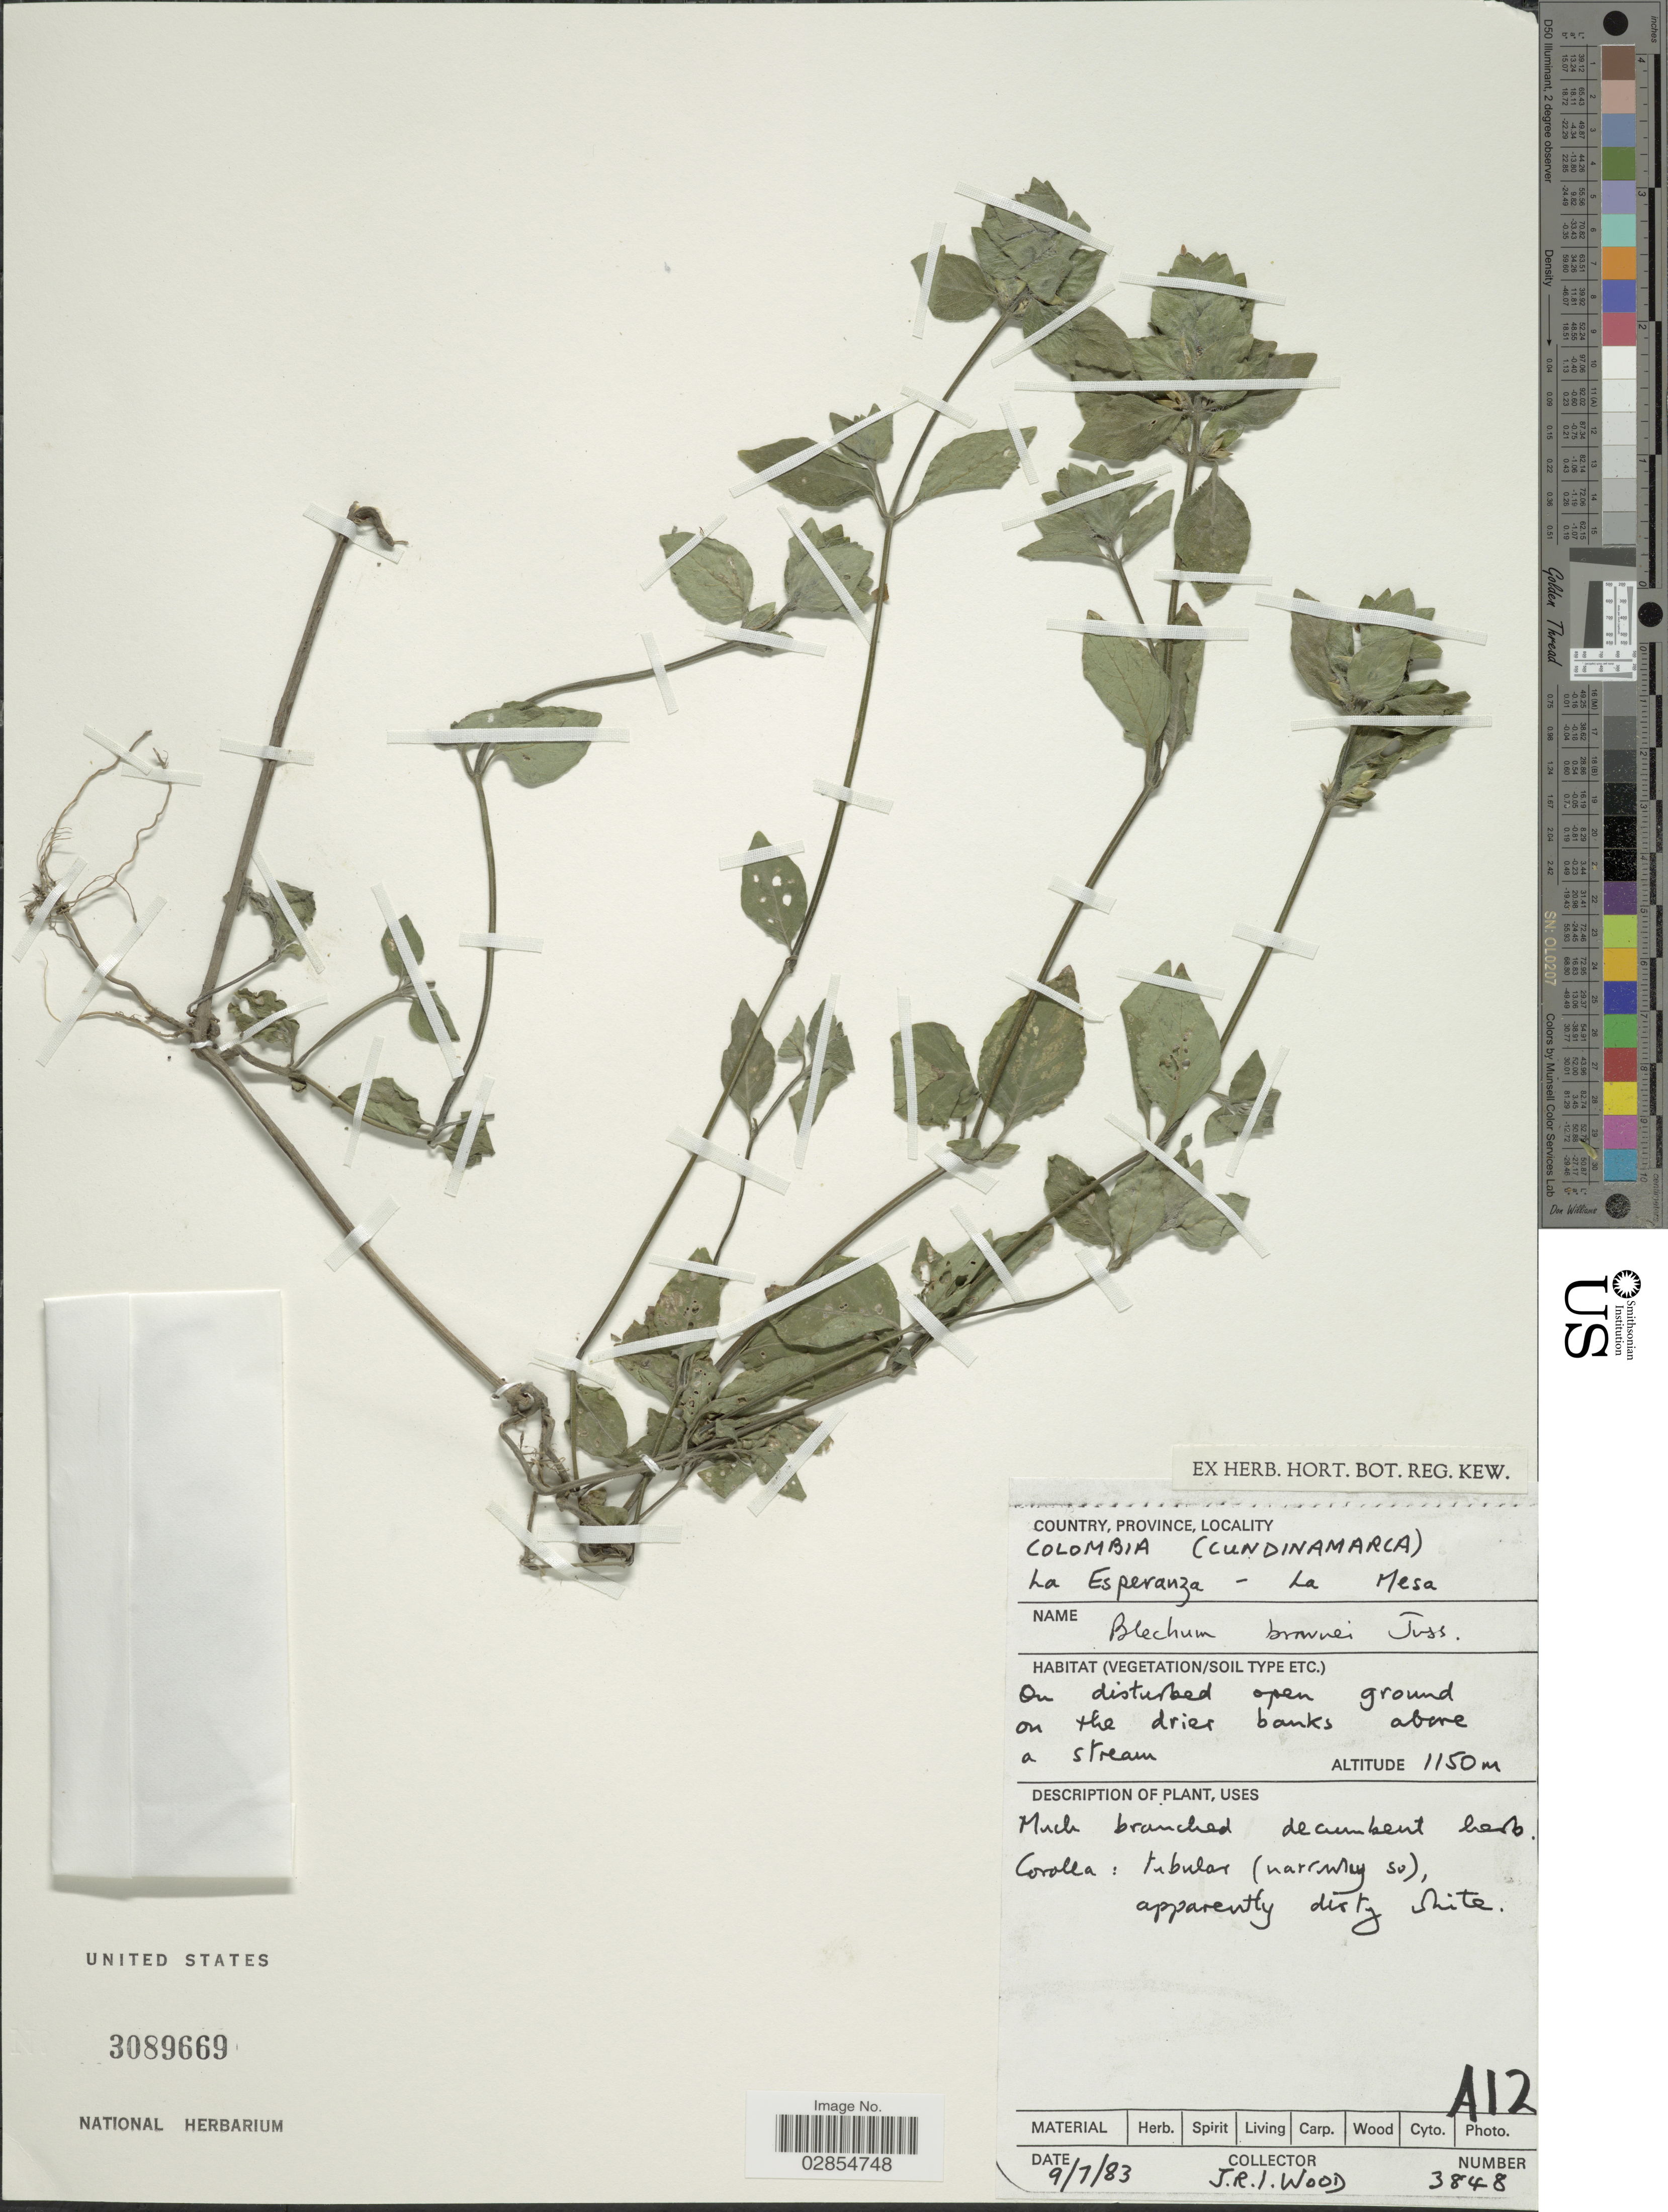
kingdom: Plantae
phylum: Tracheophyta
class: Magnoliopsida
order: Lamiales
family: Acanthaceae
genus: Blechum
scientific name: Blechum pyramidatum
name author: (Lam.) Urb.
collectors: J. R. I. Wood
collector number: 3848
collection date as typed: Transcribed d/m/y: 9/7/83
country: Colombia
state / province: Cundinamarca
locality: La Esperanza - La Mesa.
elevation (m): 1150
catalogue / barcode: US 3089669